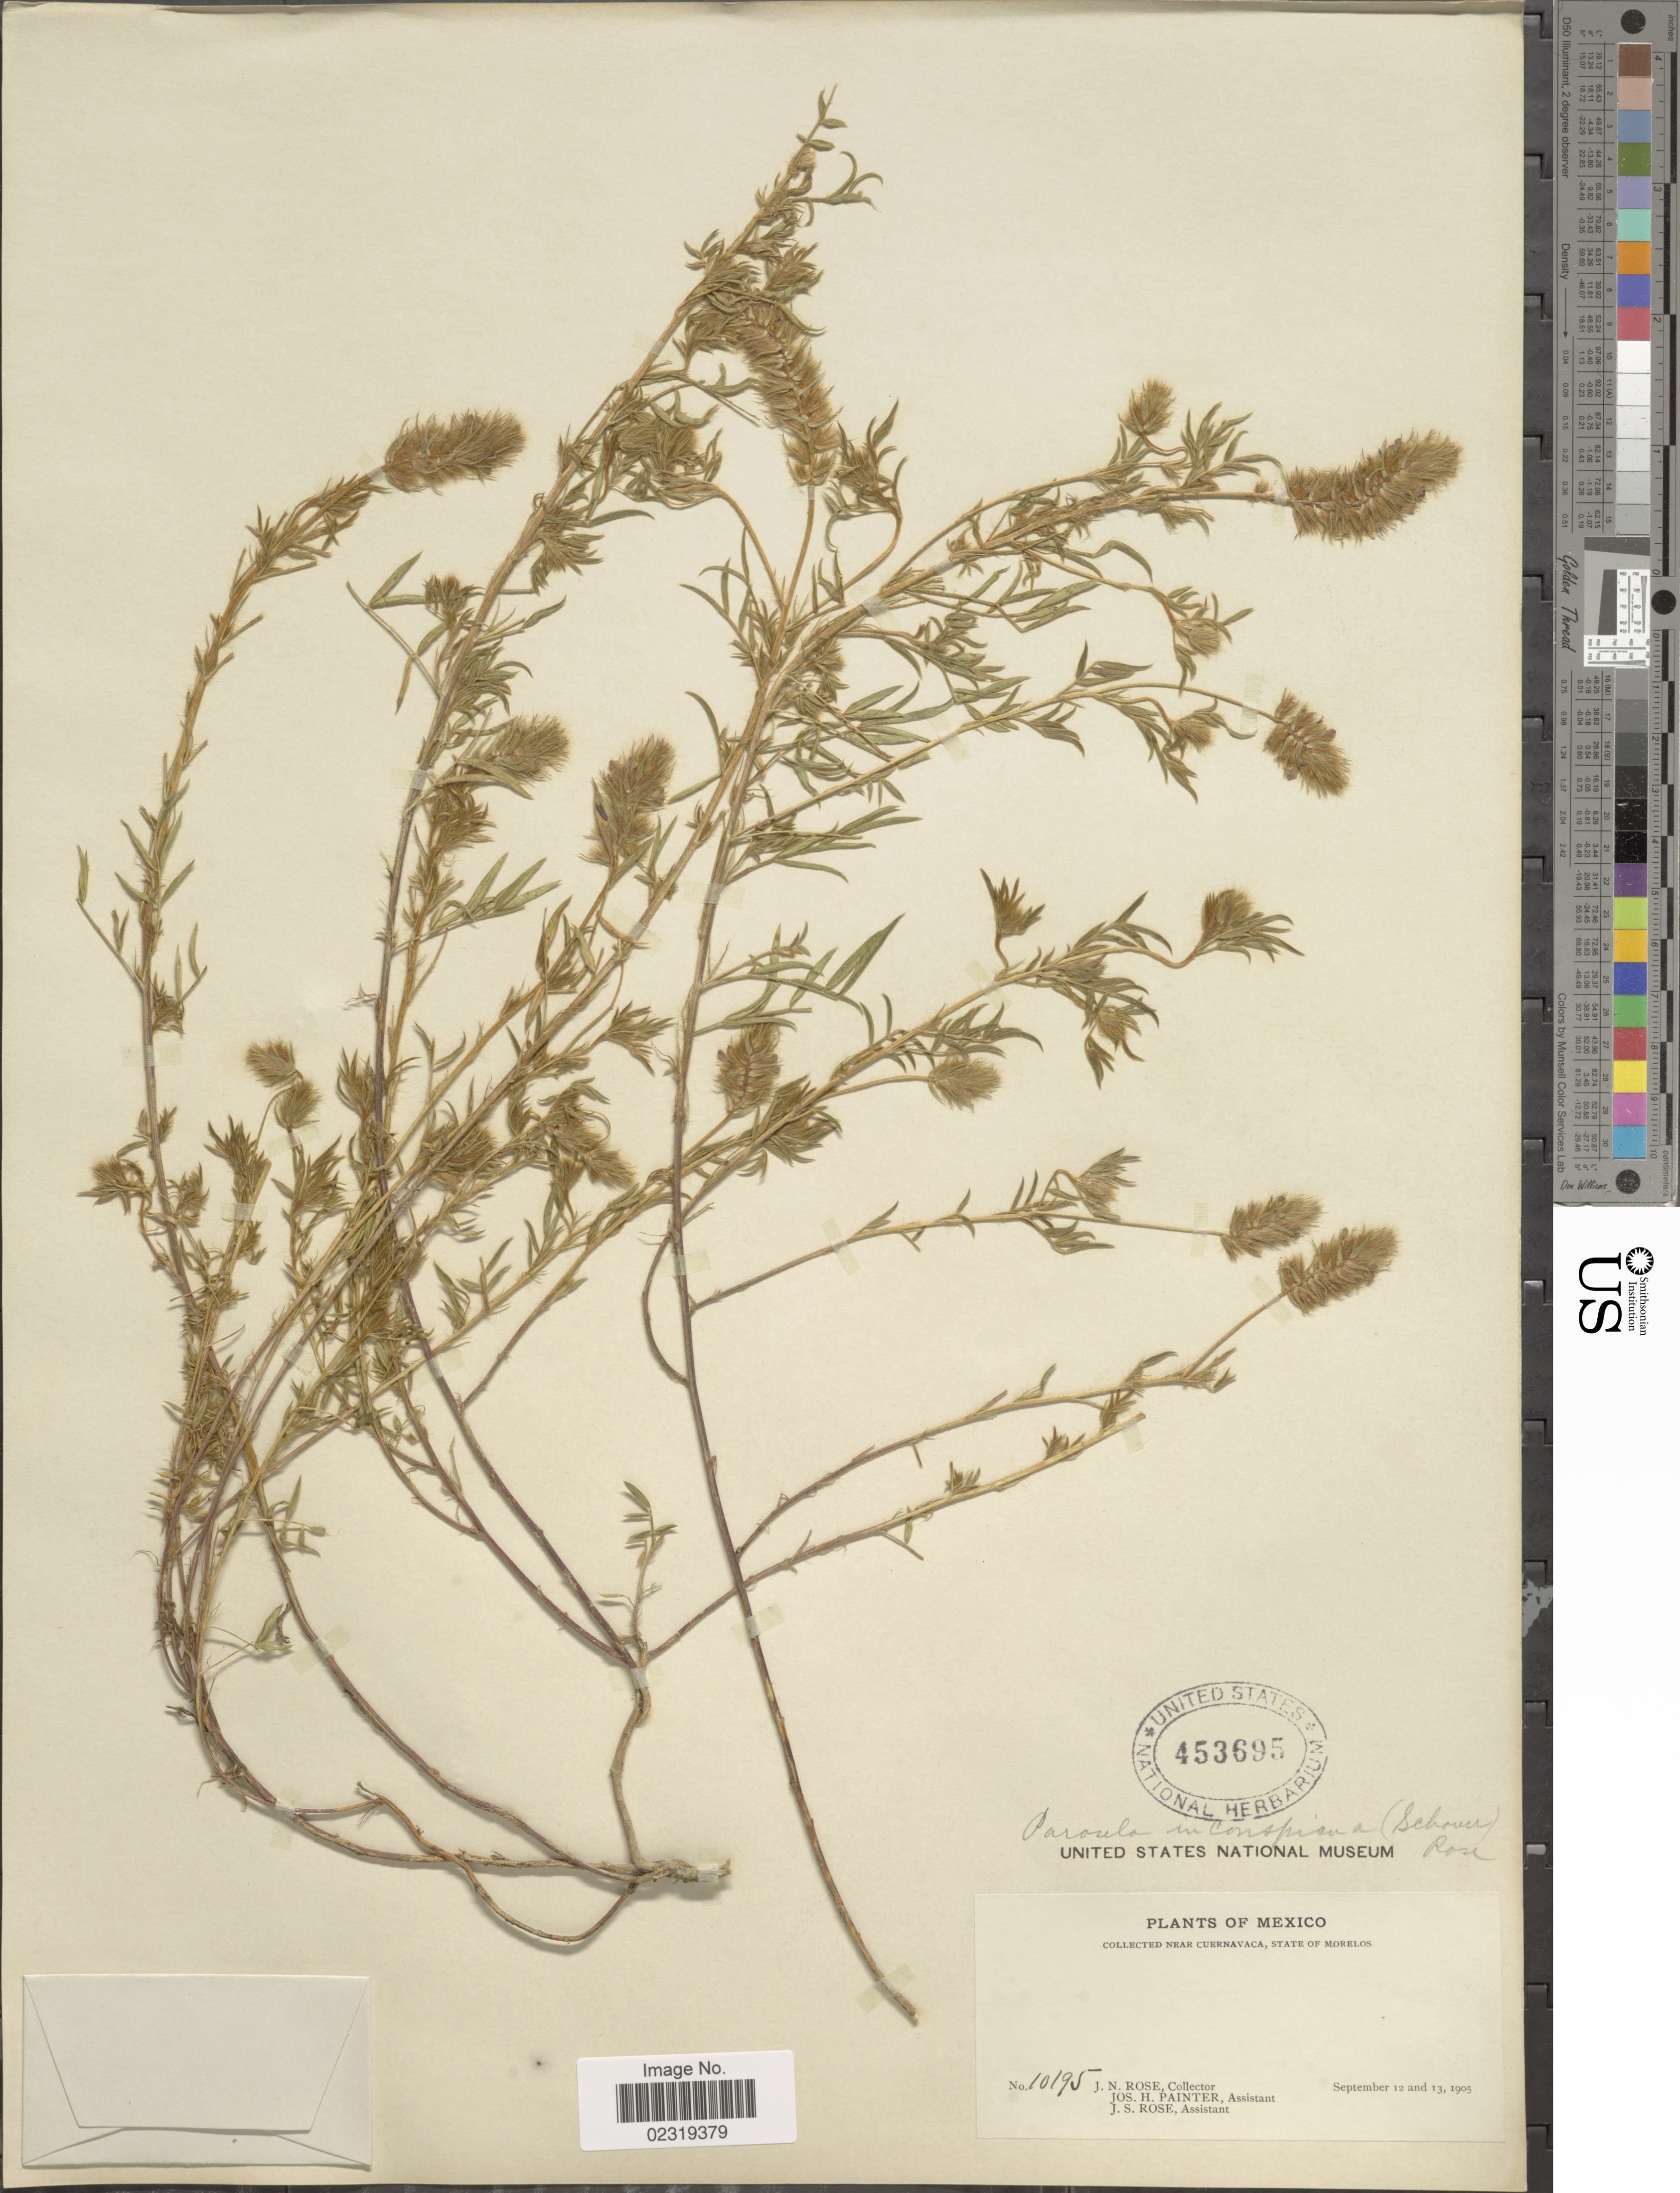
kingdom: Plantae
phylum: Tracheophyta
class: Magnoliopsida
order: Fabales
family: Fabaceae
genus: Dalea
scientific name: Dalea humilis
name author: G. Don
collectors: J. N. Rose, J. H. Painter & J. S. Rose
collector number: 10195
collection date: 1905-09-12/1905-09-13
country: Mexico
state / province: Morelos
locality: Near Cuernavaca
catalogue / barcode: US 453695